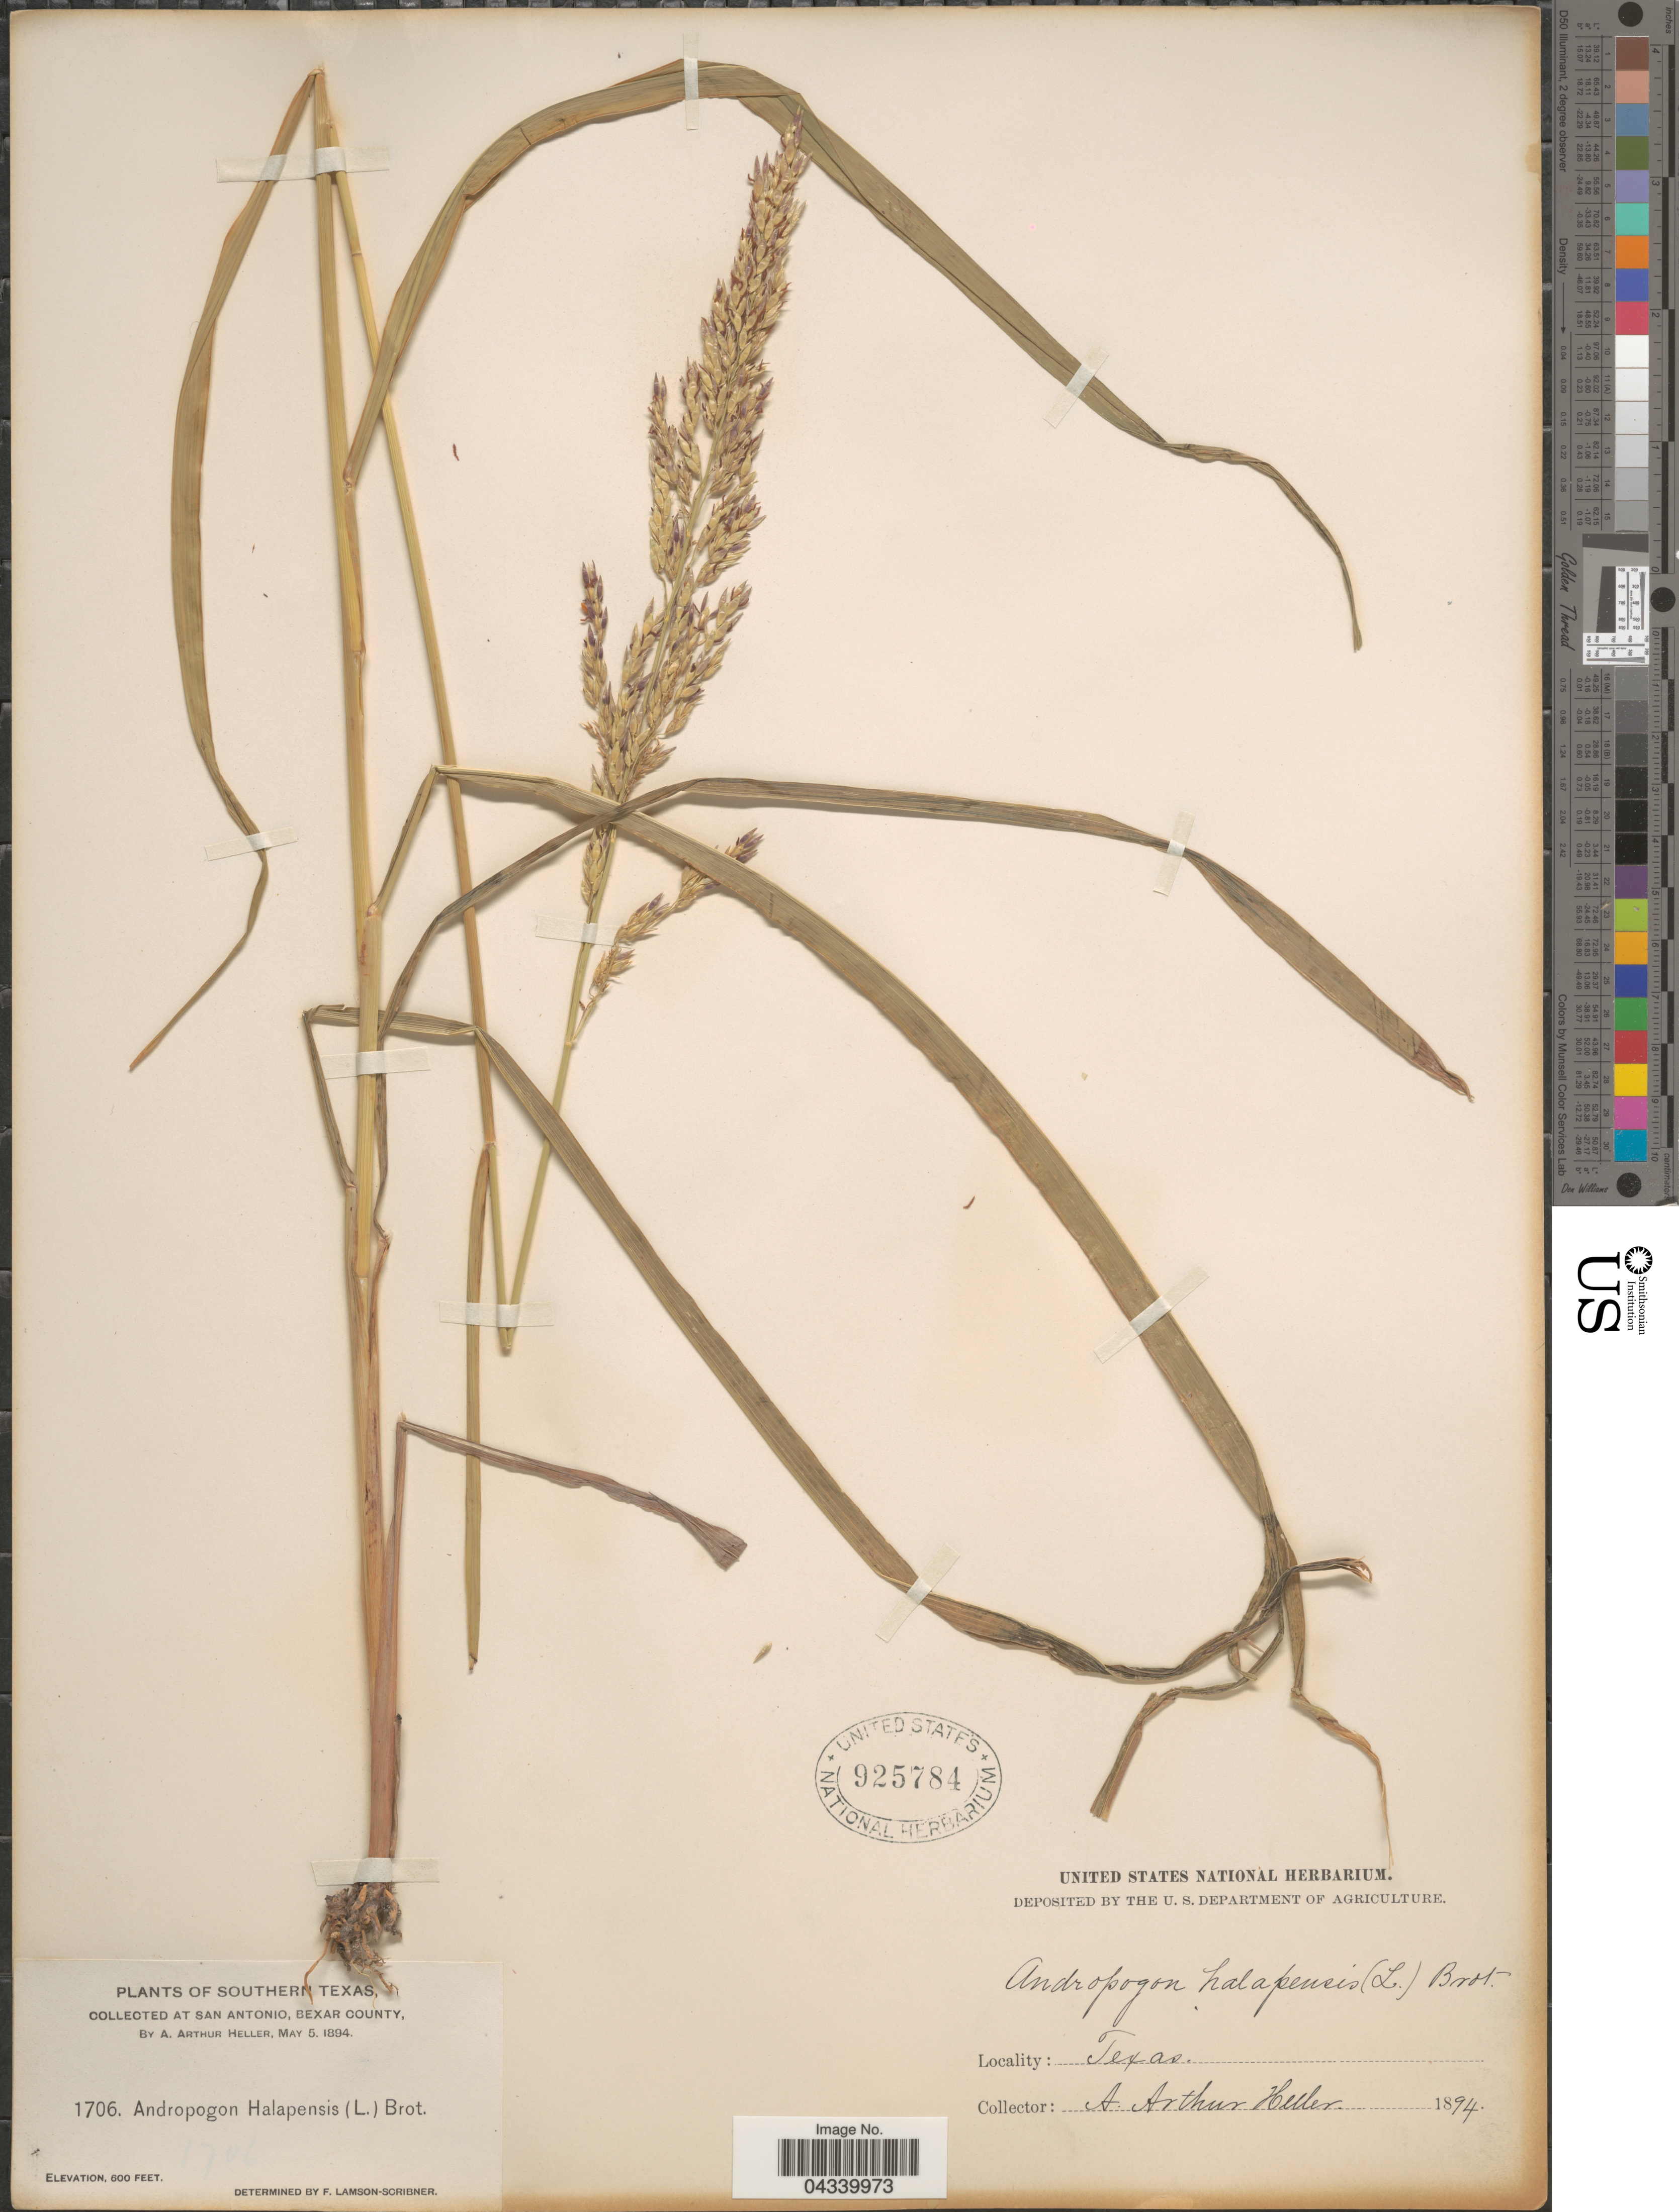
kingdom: Plantae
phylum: Tracheophyta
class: Liliopsida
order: Poales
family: Poaceae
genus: Sorghum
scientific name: Sorghum halepense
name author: (L.) Pers.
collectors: A. A. Heller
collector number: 1706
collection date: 1894-05-05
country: United States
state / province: Texas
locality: Southern Texas. At San Antonio, Bexar County.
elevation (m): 183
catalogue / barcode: US 925784